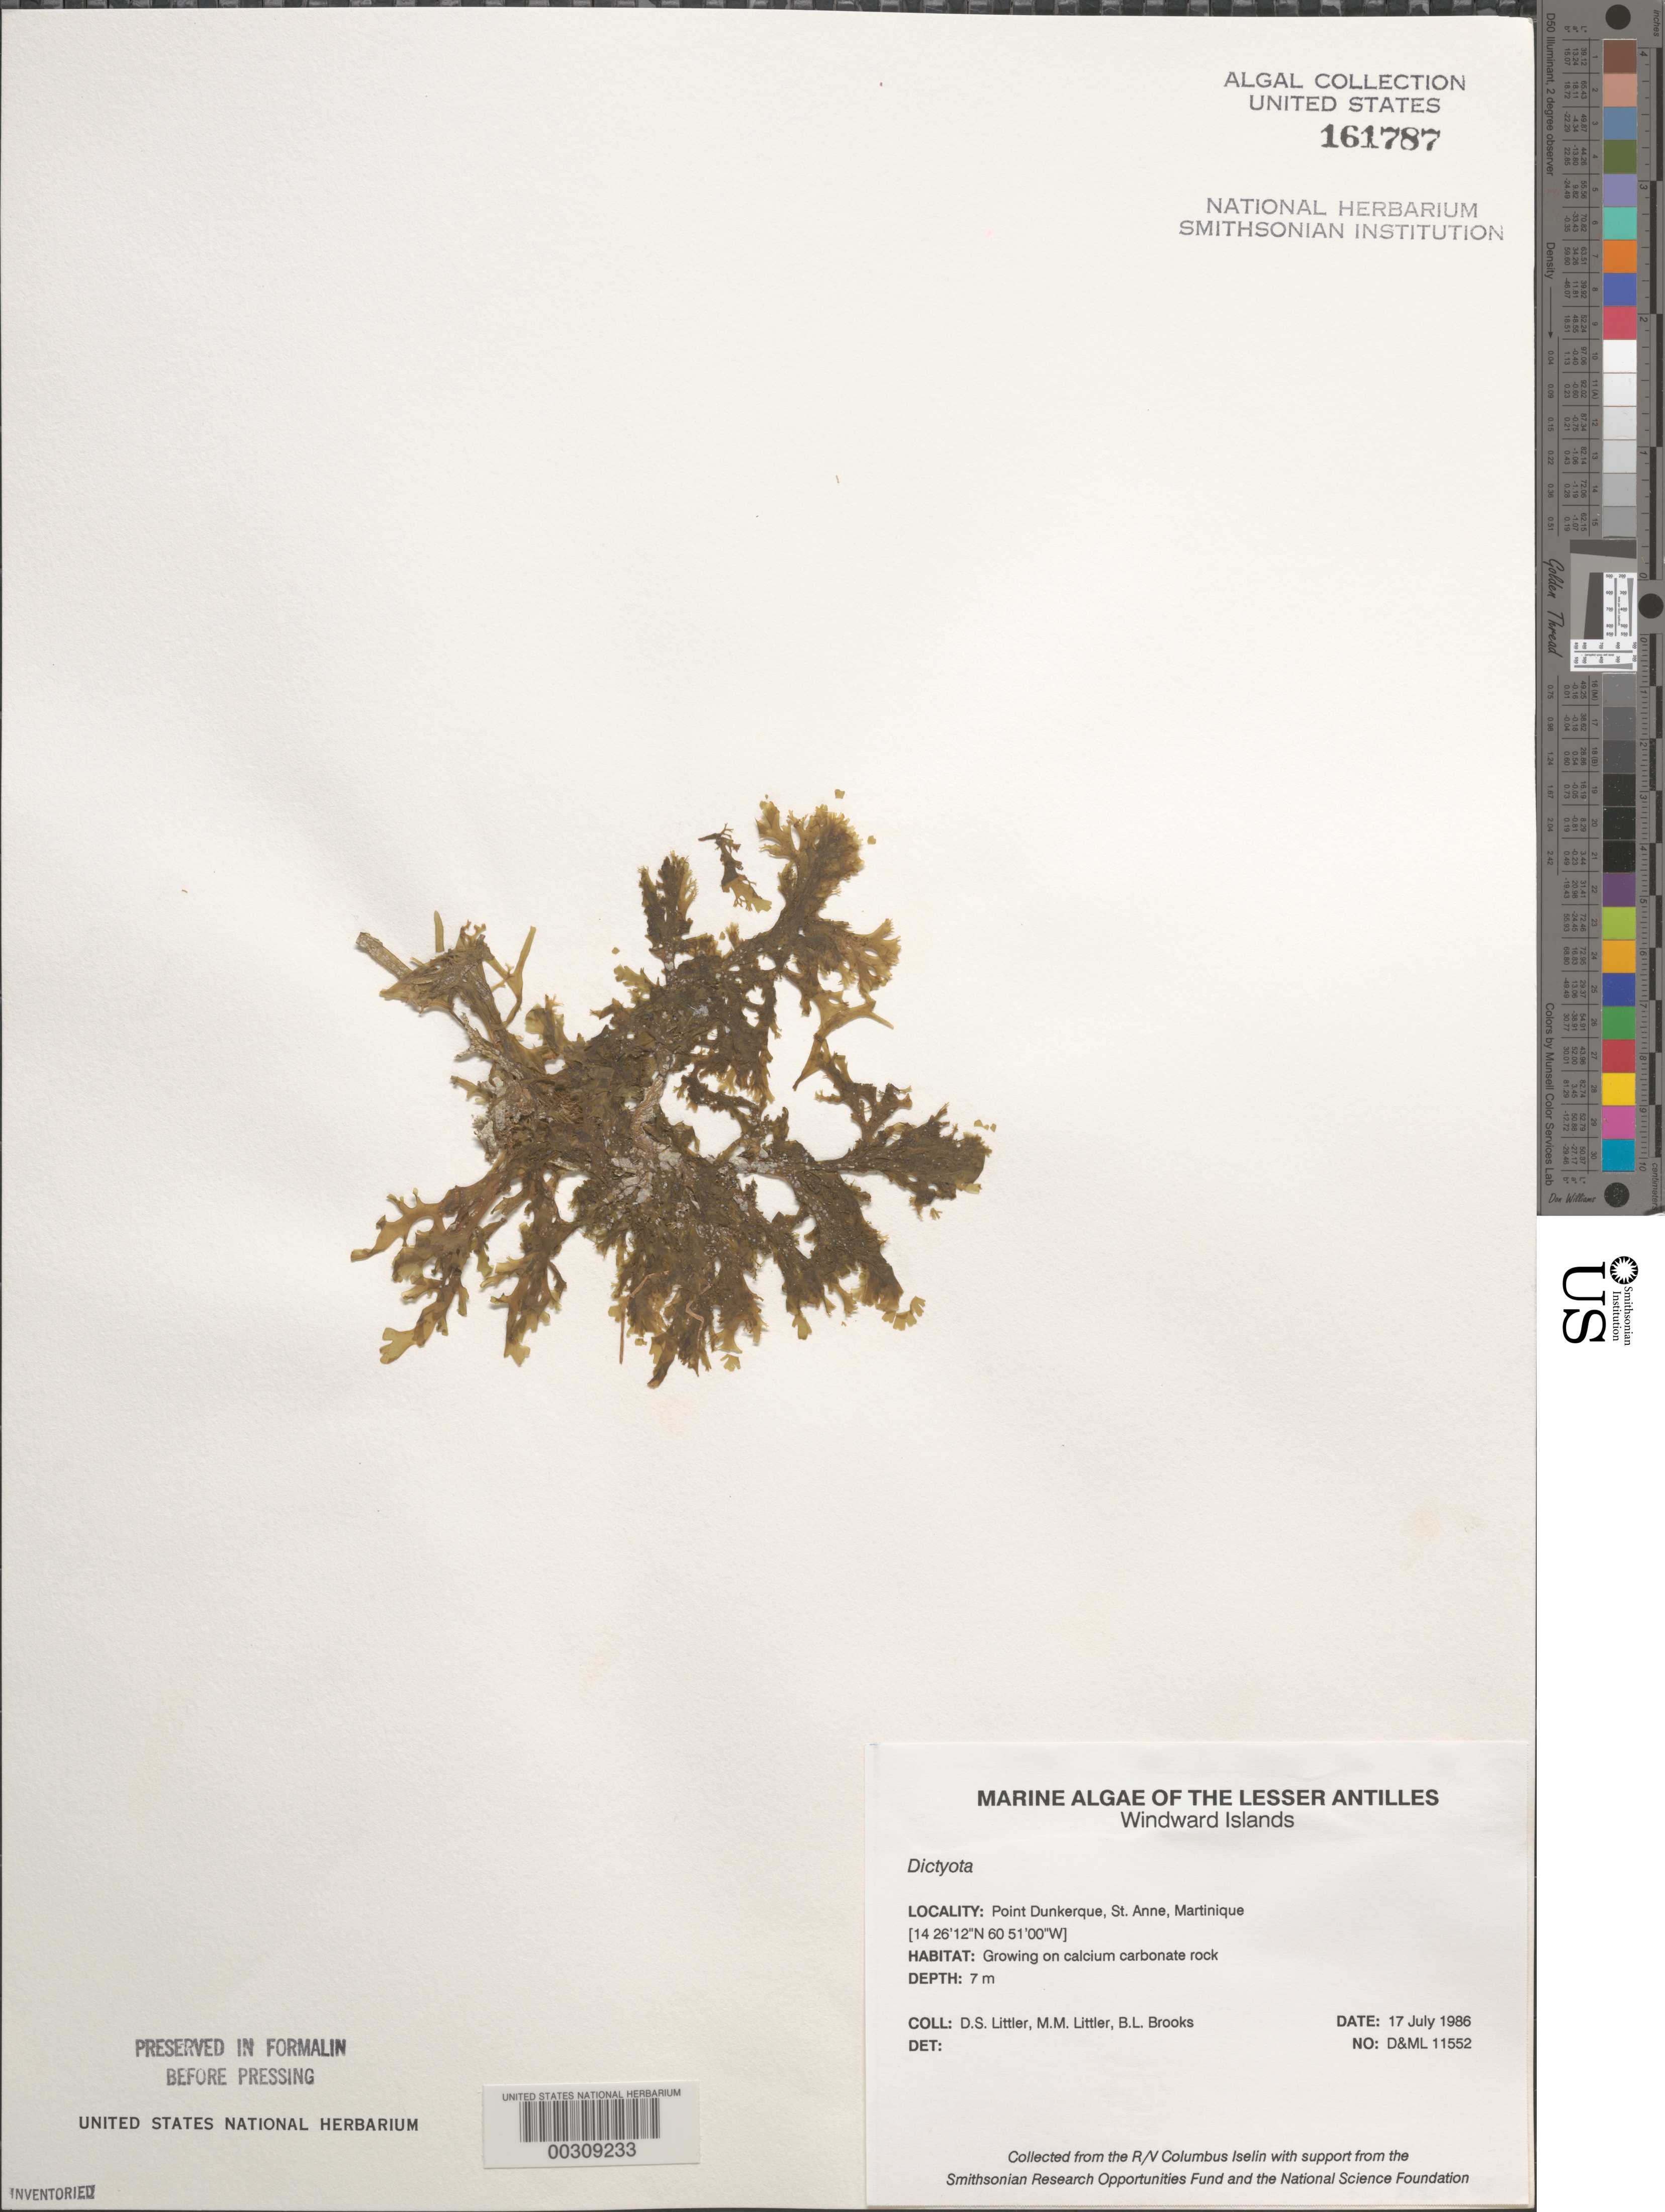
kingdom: Chromista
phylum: Ochrophyta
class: Phaeophyceae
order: Dictyotales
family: Dictyotaceae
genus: Dictyota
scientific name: Dictyota sp.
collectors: D. S. Littler, M. M. Littler & B. Brooks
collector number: D&ML 11552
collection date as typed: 17 Jul 1986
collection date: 1986-07-17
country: Martinique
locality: Pointe Dunkerque, St. Anne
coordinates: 14 26' 12" N, 60 51' 00" W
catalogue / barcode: US 161787